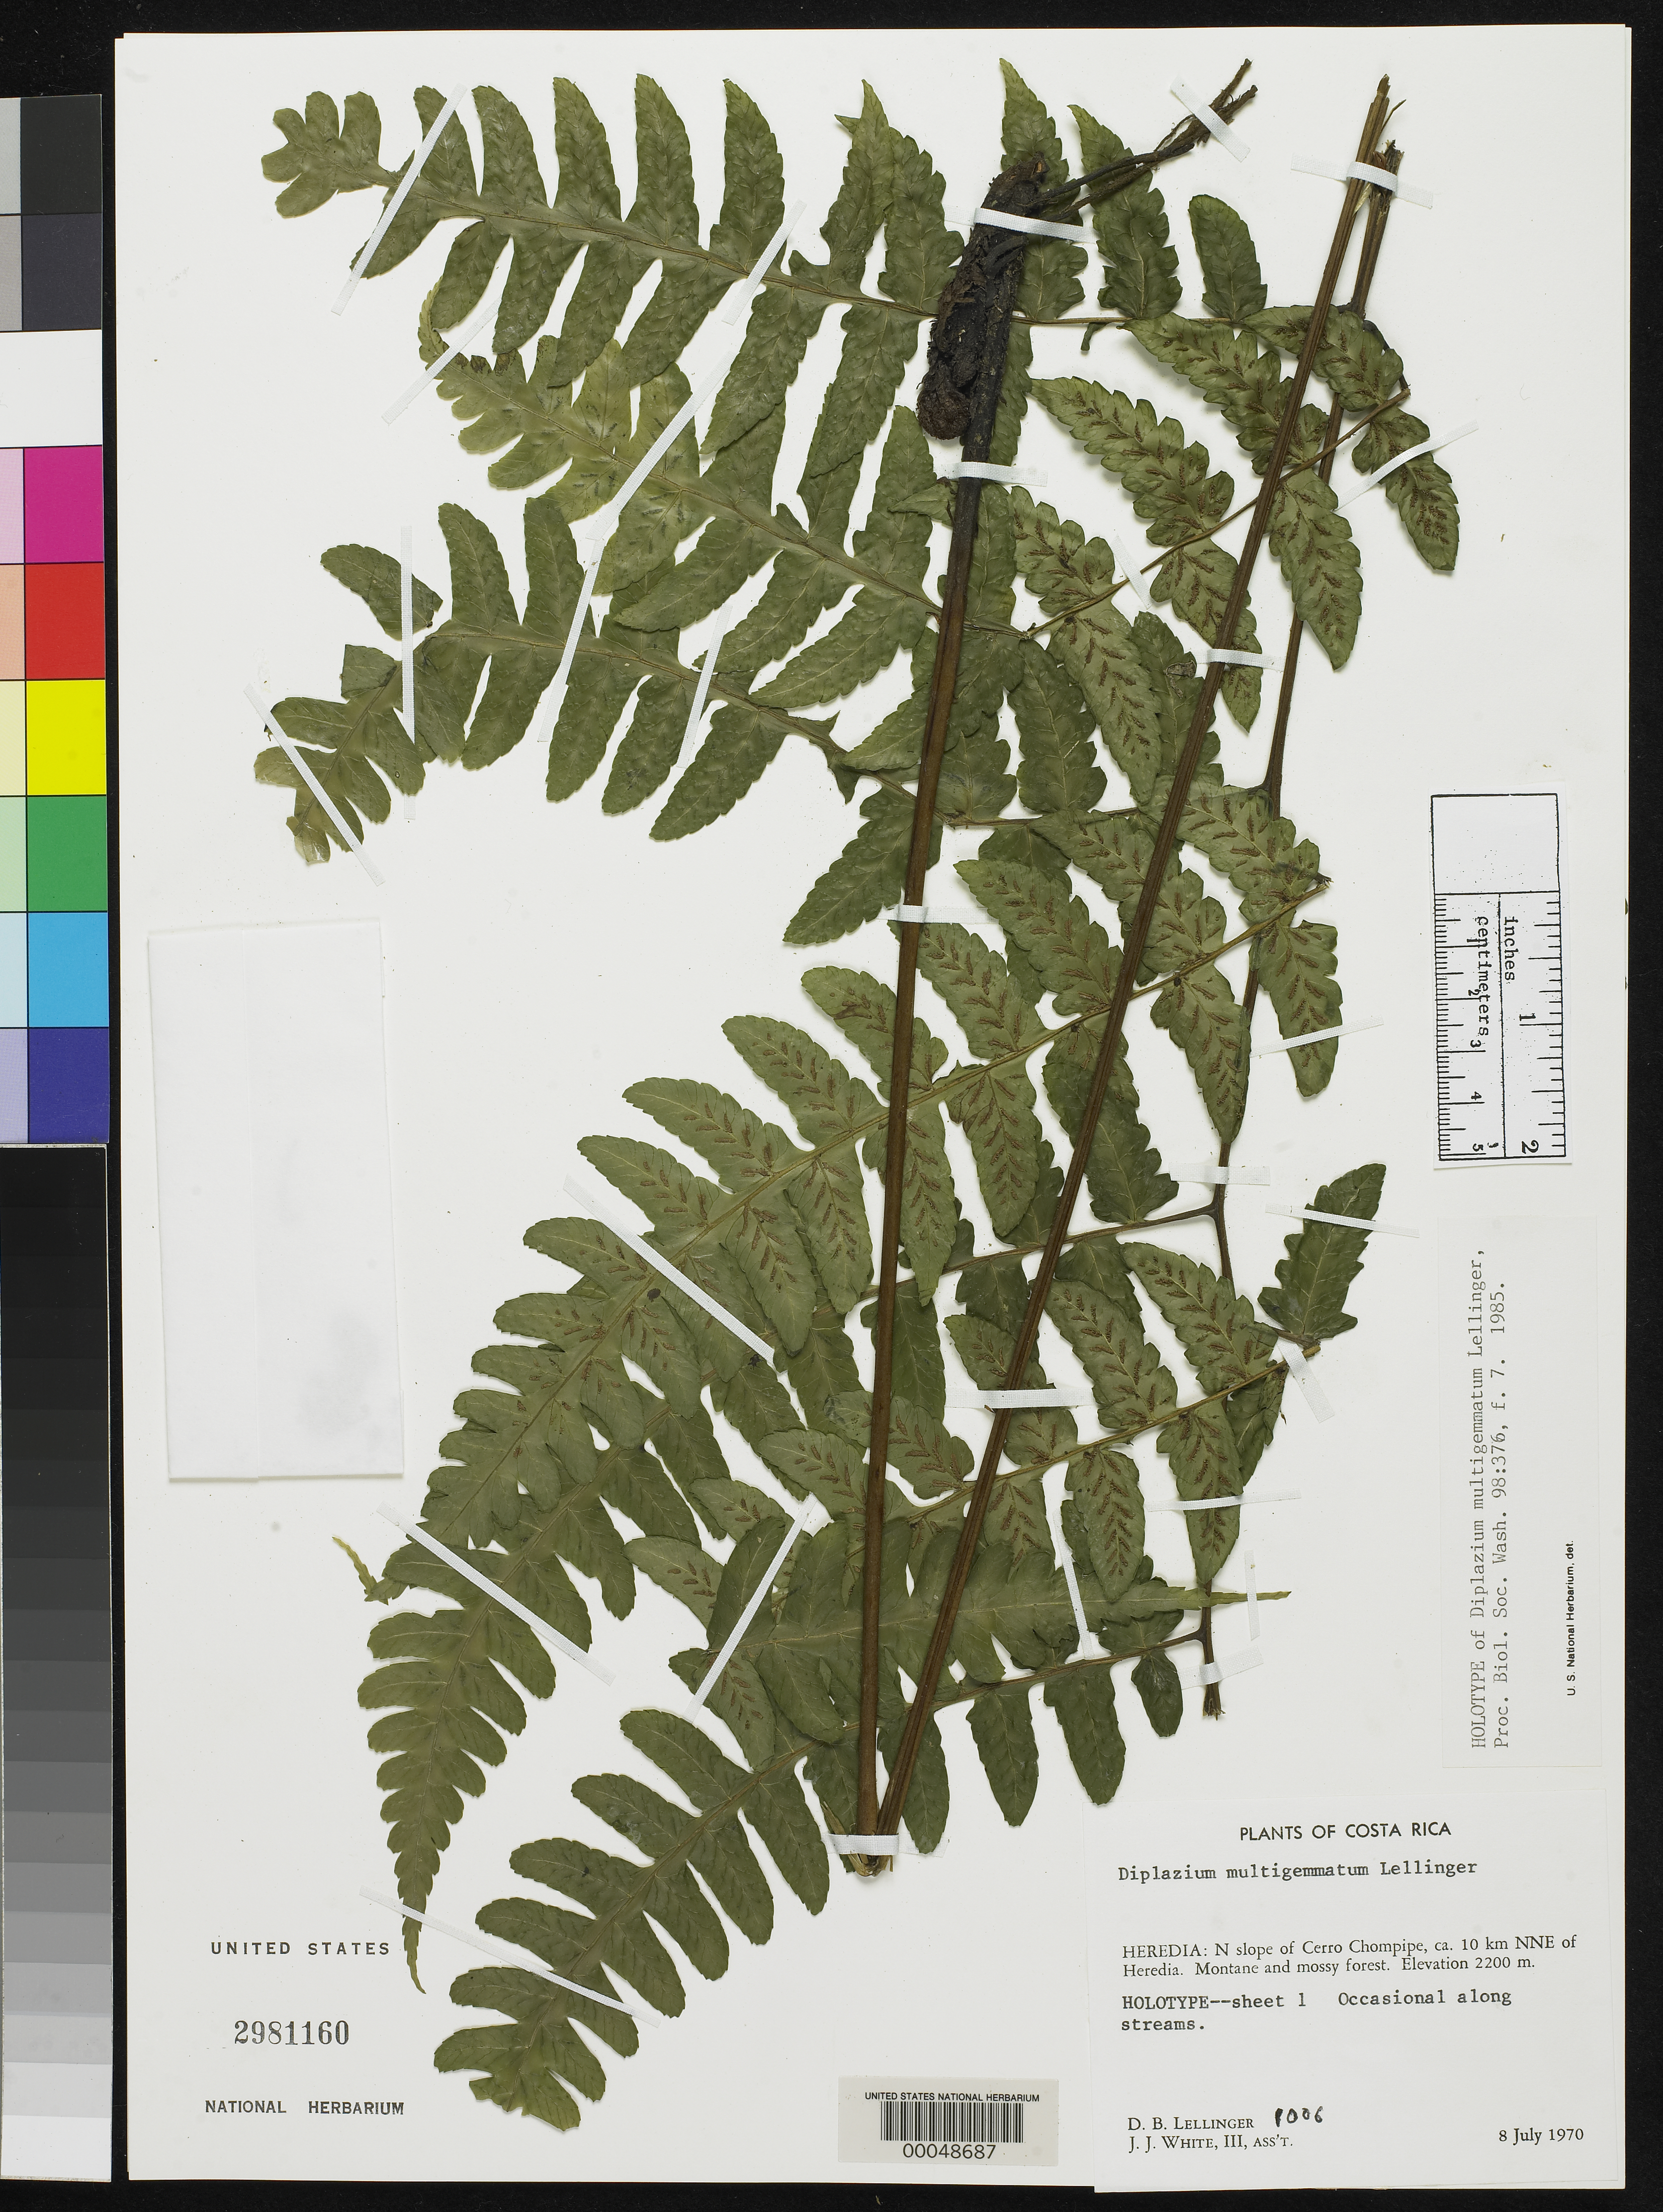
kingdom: Plantae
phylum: Tracheophyta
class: Polypodiopsida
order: Polypodiales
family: Athyriaceae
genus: Diplazium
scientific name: Diplazium multigemmatum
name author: Lellinger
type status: Holotype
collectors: D. B. Lellinger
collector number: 1006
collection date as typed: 08 Jul 1970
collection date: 1970-07-08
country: Costa Rica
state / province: Heredia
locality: N slope of Cerro Chompipe, ca. 10 km NNE of Heredia.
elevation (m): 2200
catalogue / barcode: US 2981160